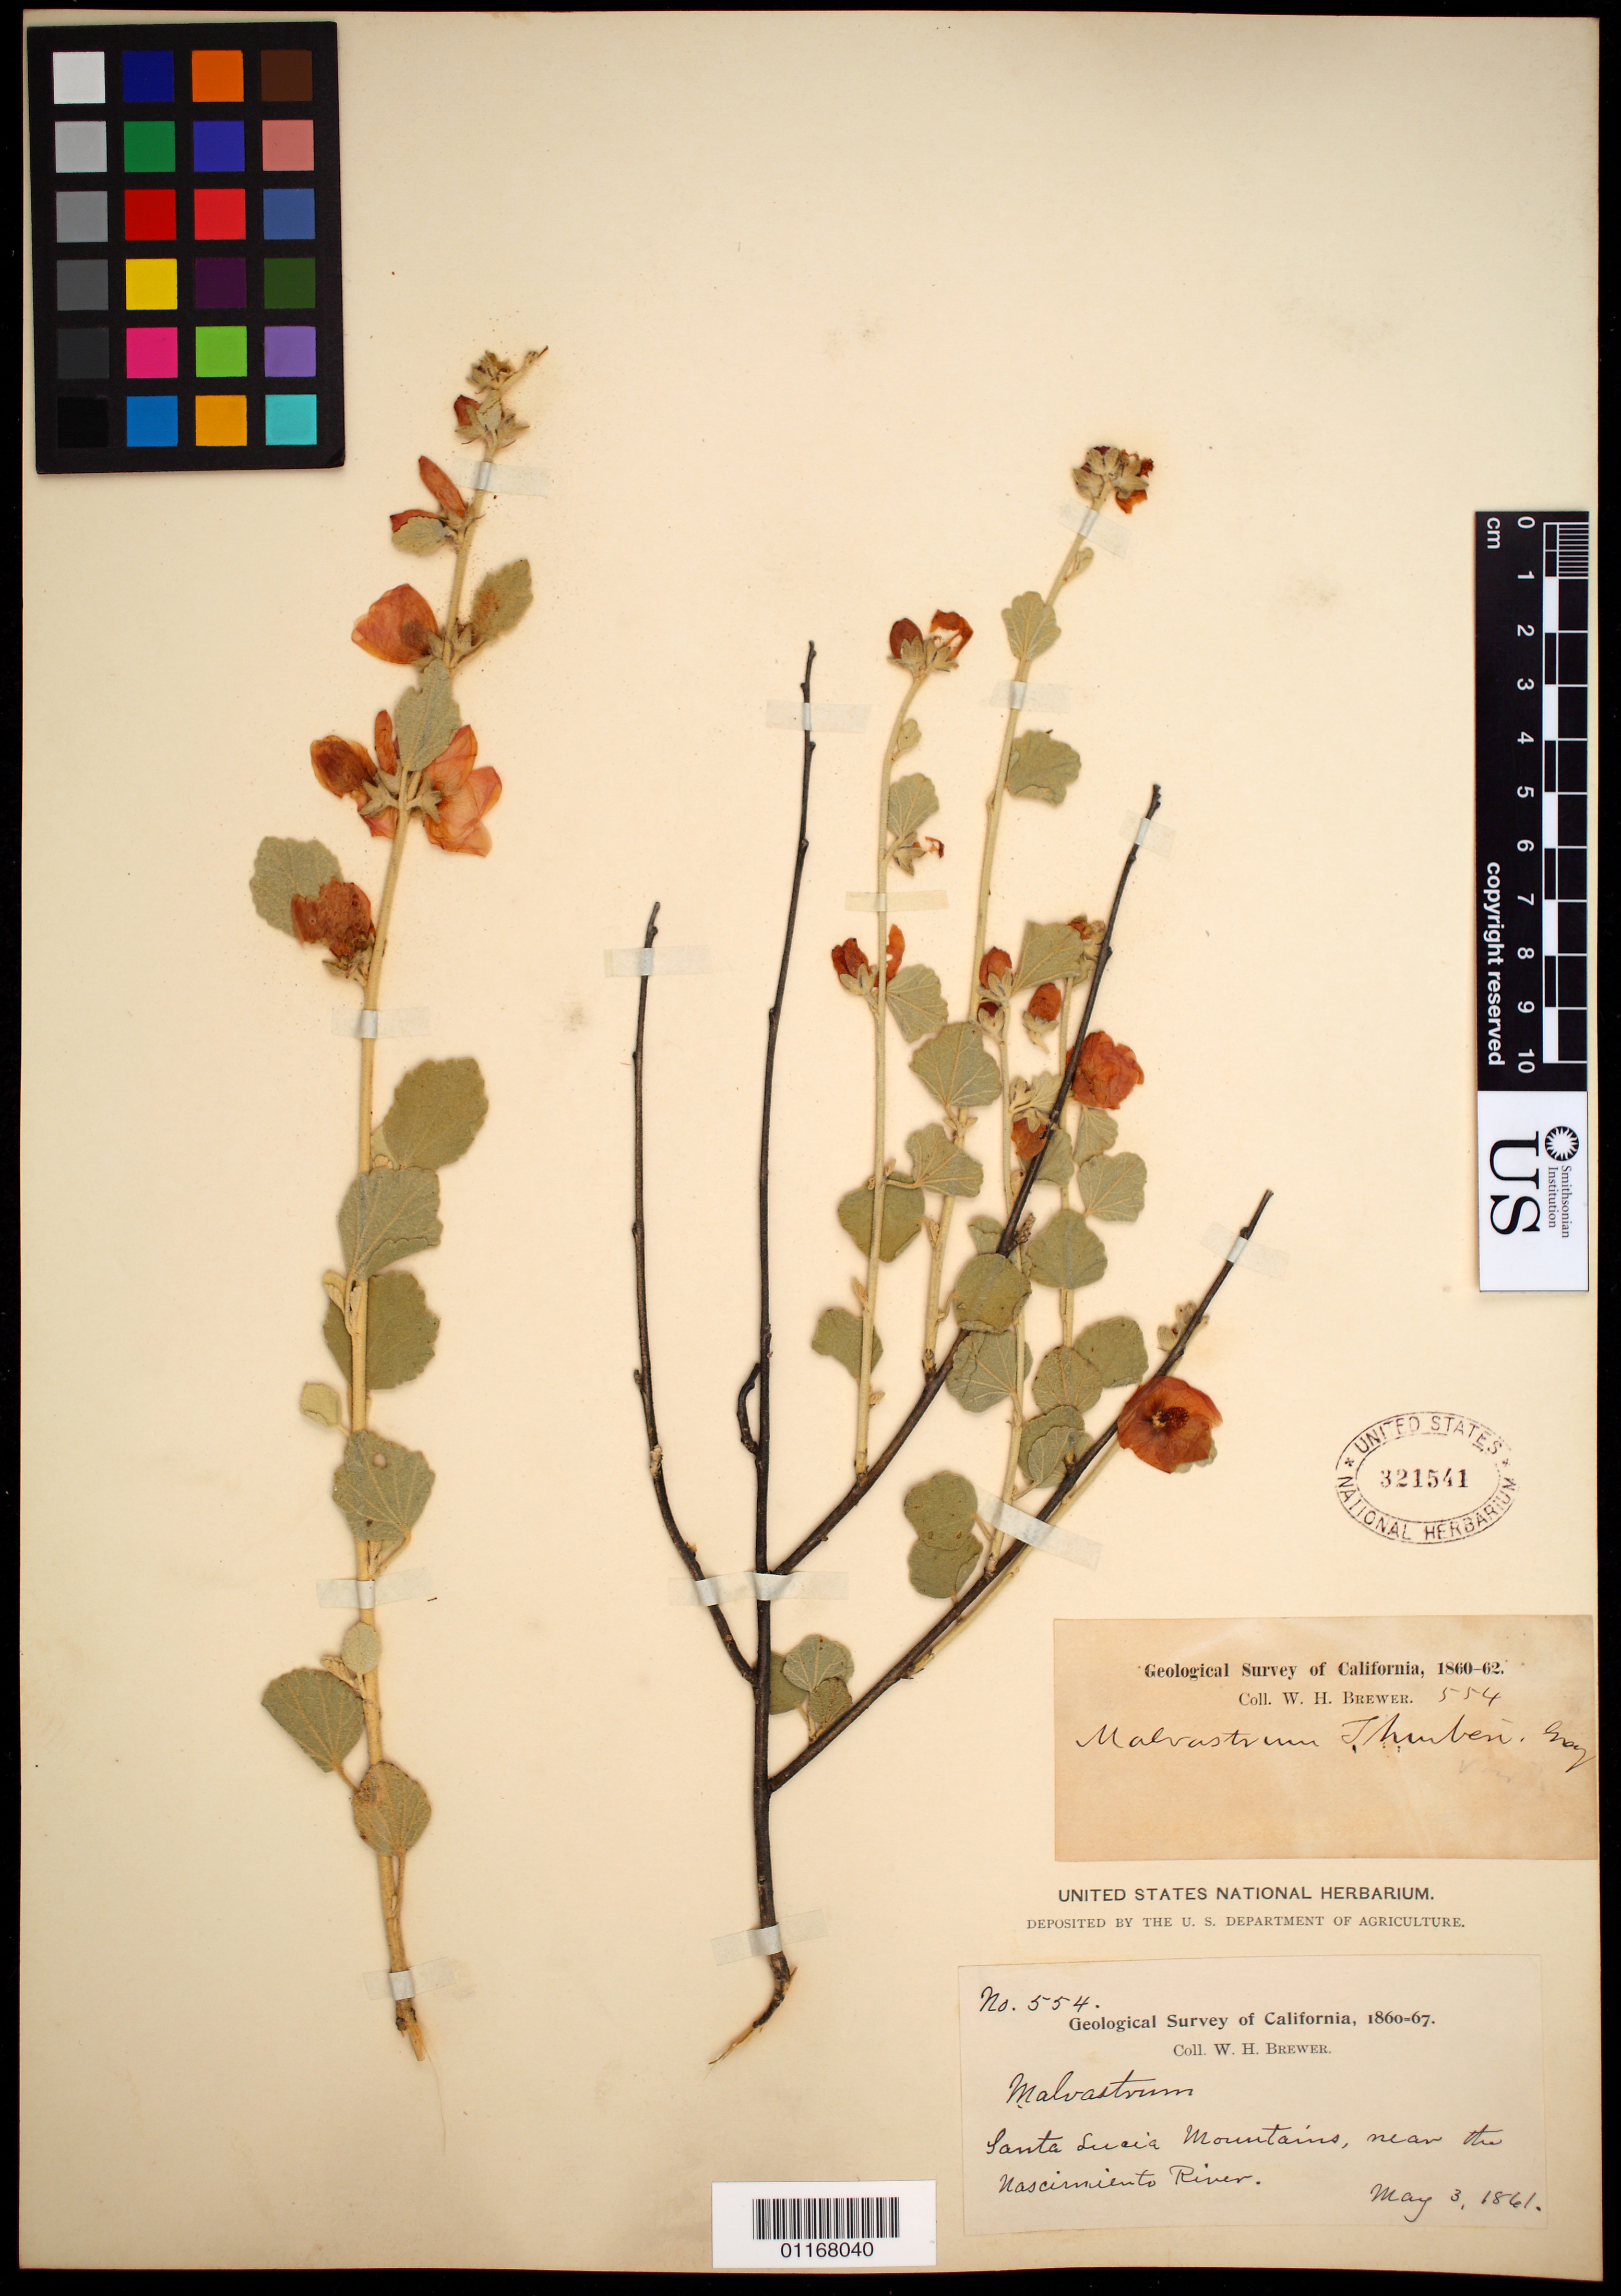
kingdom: Plantae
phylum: Tracheophyta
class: Magnoliopsida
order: Malvales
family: Malvaceae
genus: Malvastrum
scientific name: Malvastrum thurberi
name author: A. Gray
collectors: W. H. Brewer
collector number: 554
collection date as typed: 03 May 1861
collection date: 1861-05-03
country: United States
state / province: California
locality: Santa Lucia Mts., Nacismiento River.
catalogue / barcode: US 321541